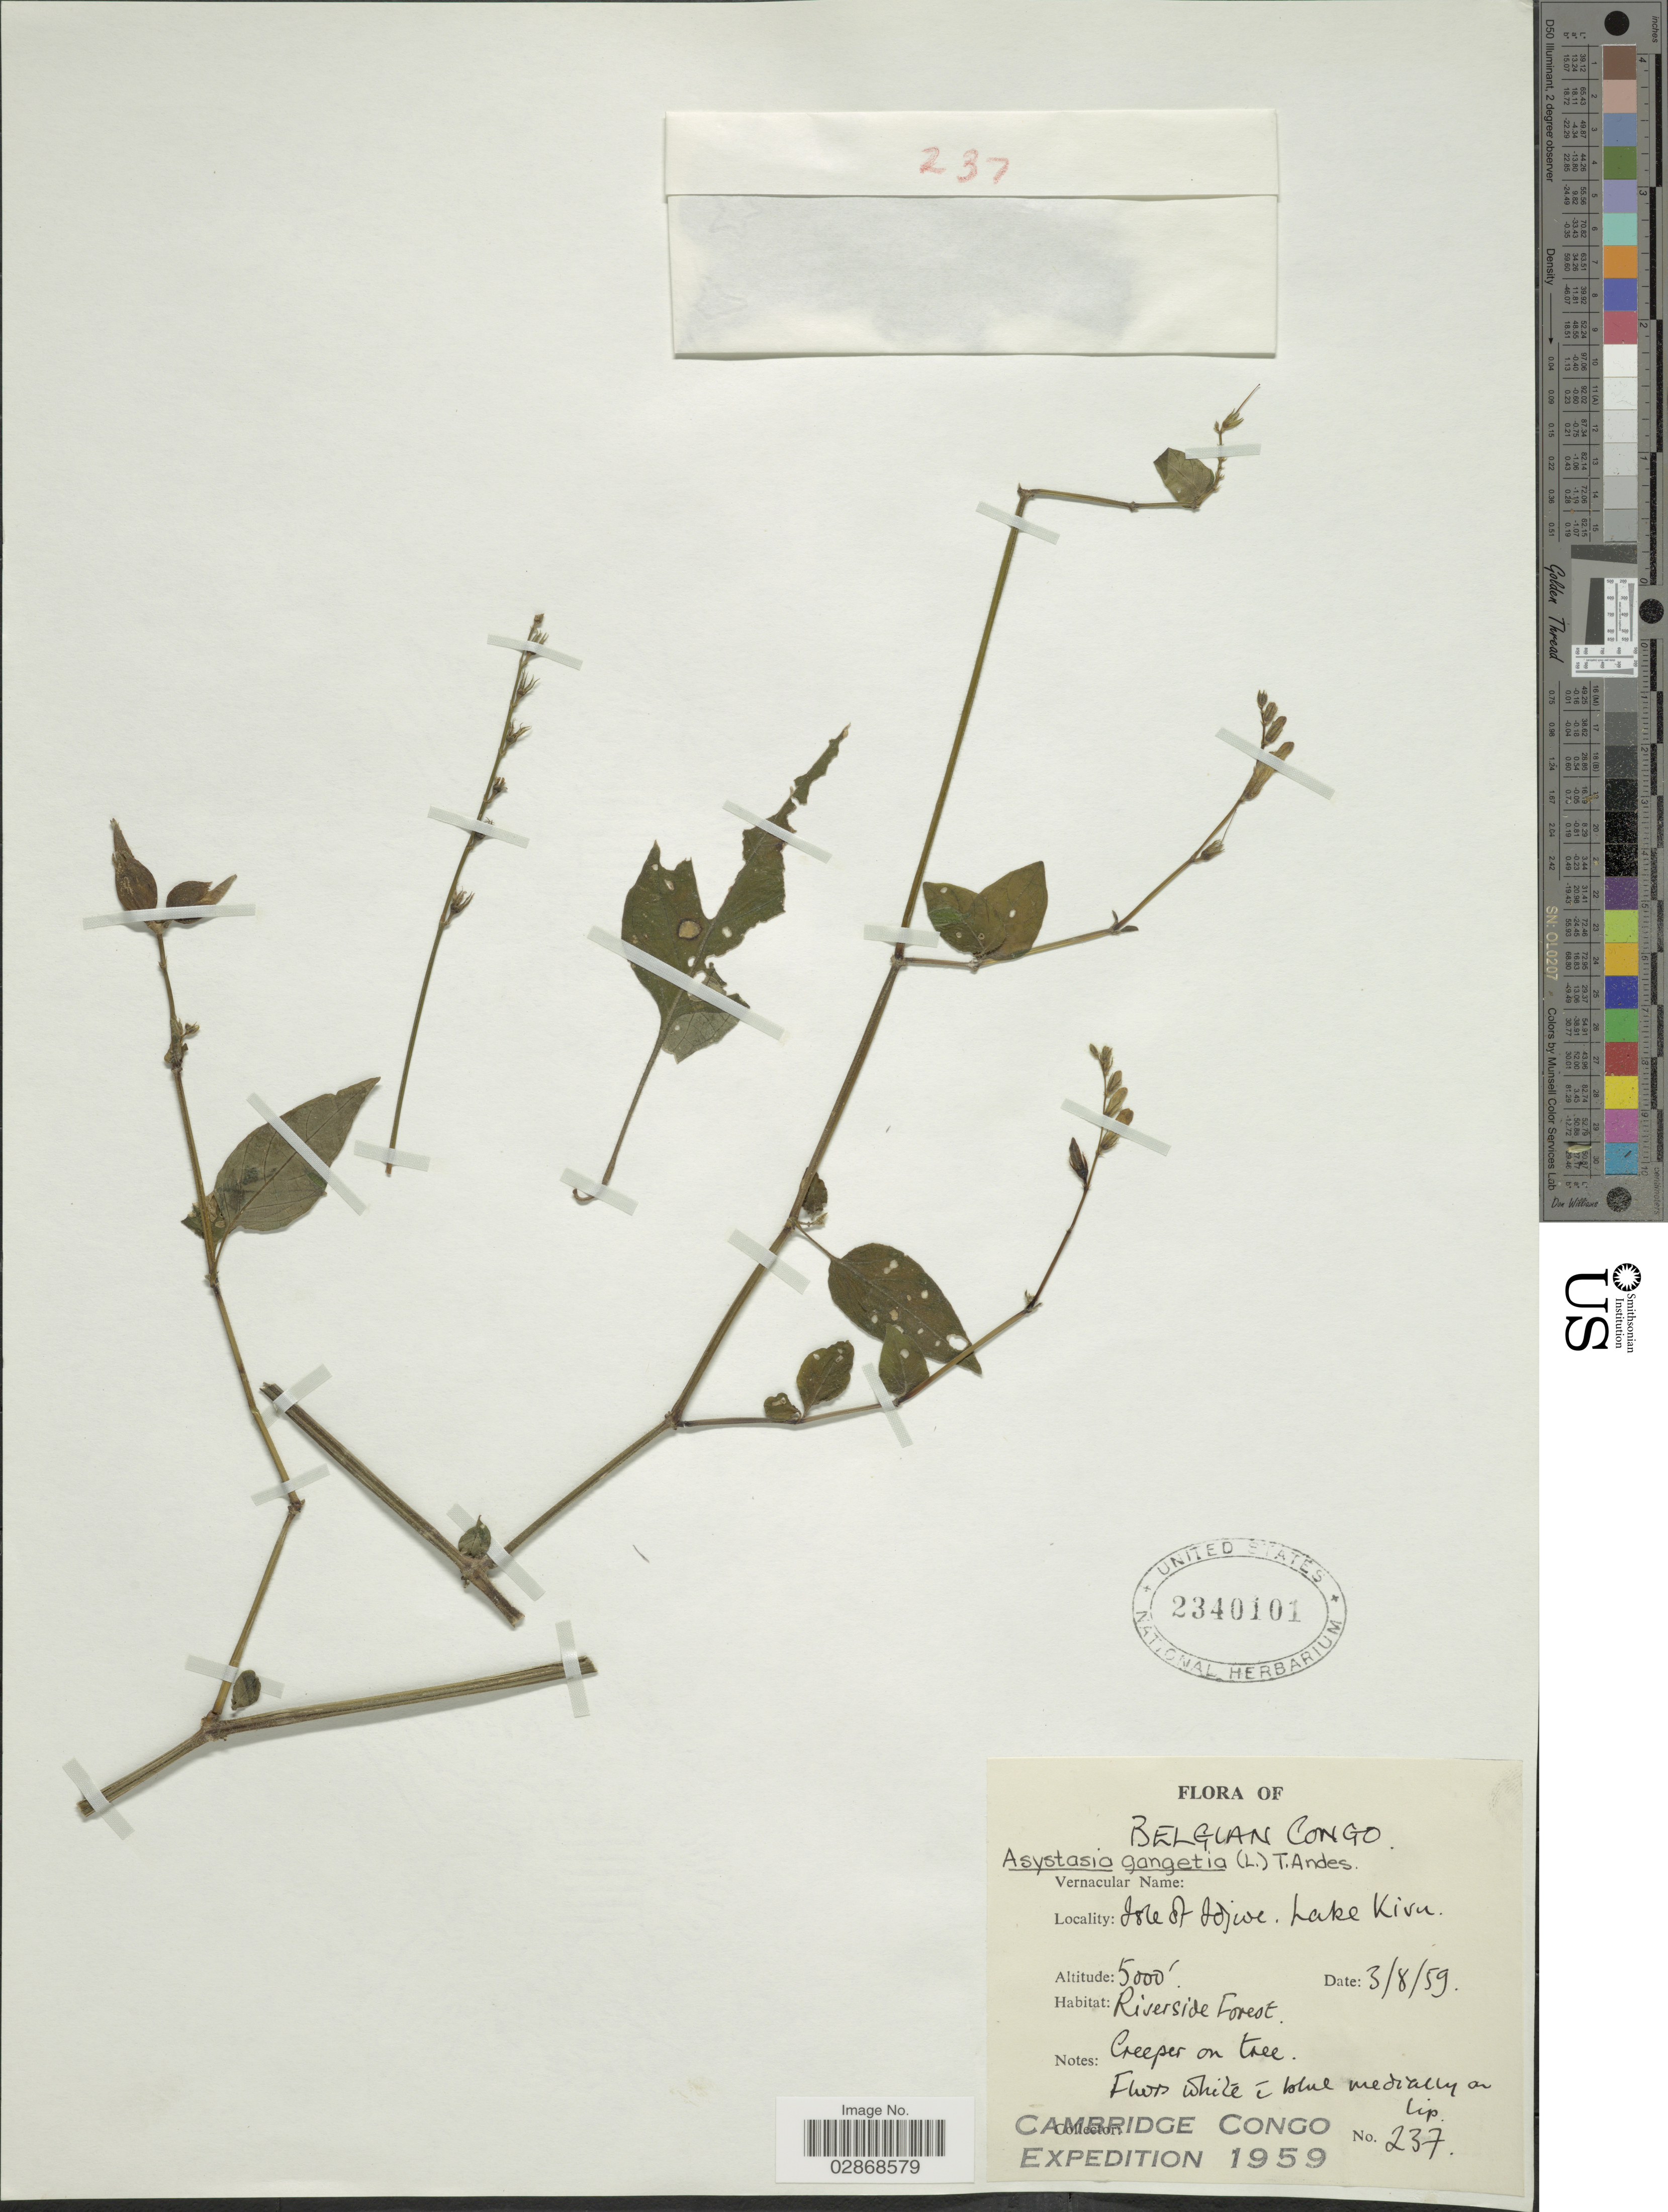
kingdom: Plantae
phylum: Tracheophyta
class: Magnoliopsida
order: Lamiales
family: Acanthaceae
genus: Asystasia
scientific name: Asystasia coromandeliana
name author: Nees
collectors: Cambridge Congo Expedition 1959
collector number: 237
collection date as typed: Transcribed d/m/y: 3/8/59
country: Congo, Democratic Republic of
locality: Belgian Congo. Isle of Idjwi. Lake Kivu.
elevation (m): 1524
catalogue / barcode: US 2340101